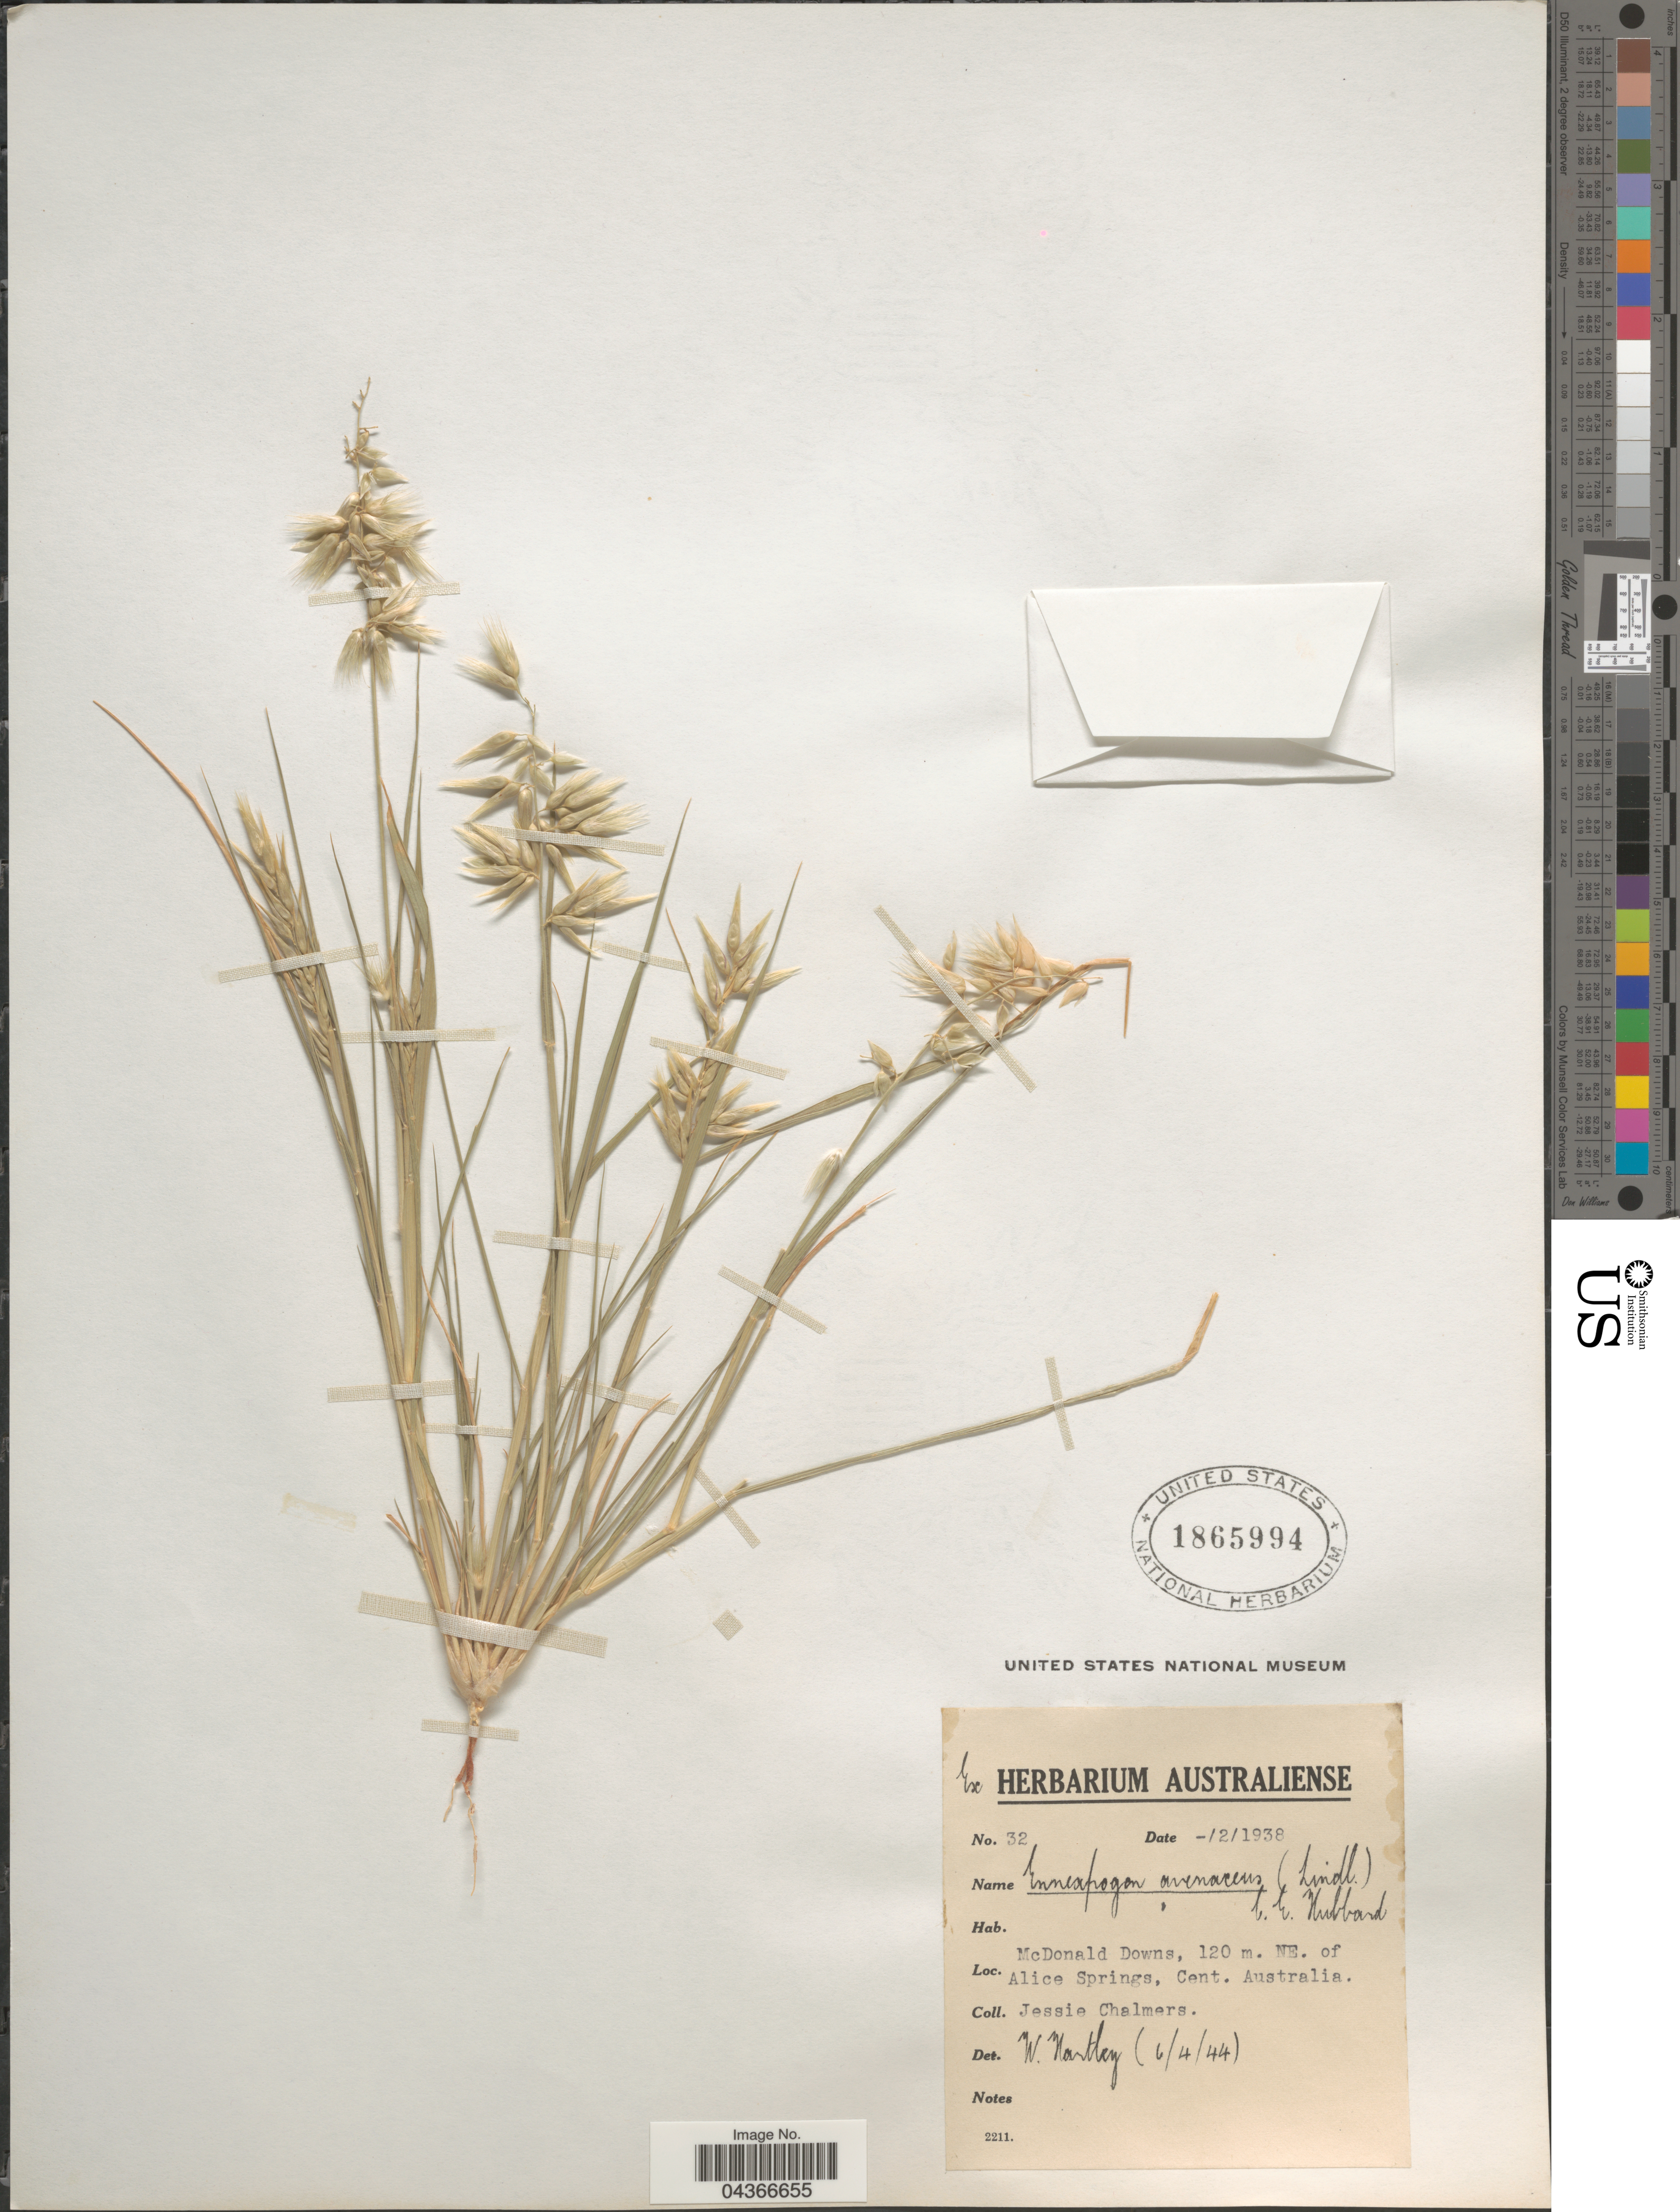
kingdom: Plantae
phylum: Tracheophyta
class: Liliopsida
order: Poales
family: Poaceae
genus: Enneapogon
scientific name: Enneapogon avenaceus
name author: (Lindl.) C.E. Hubb.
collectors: W. Chalmers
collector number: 32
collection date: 1938-02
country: Australia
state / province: Northern Territory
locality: McDonald Downs, 120m. NE. of Alice Springs, Cent. Australia.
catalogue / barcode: US 1865994